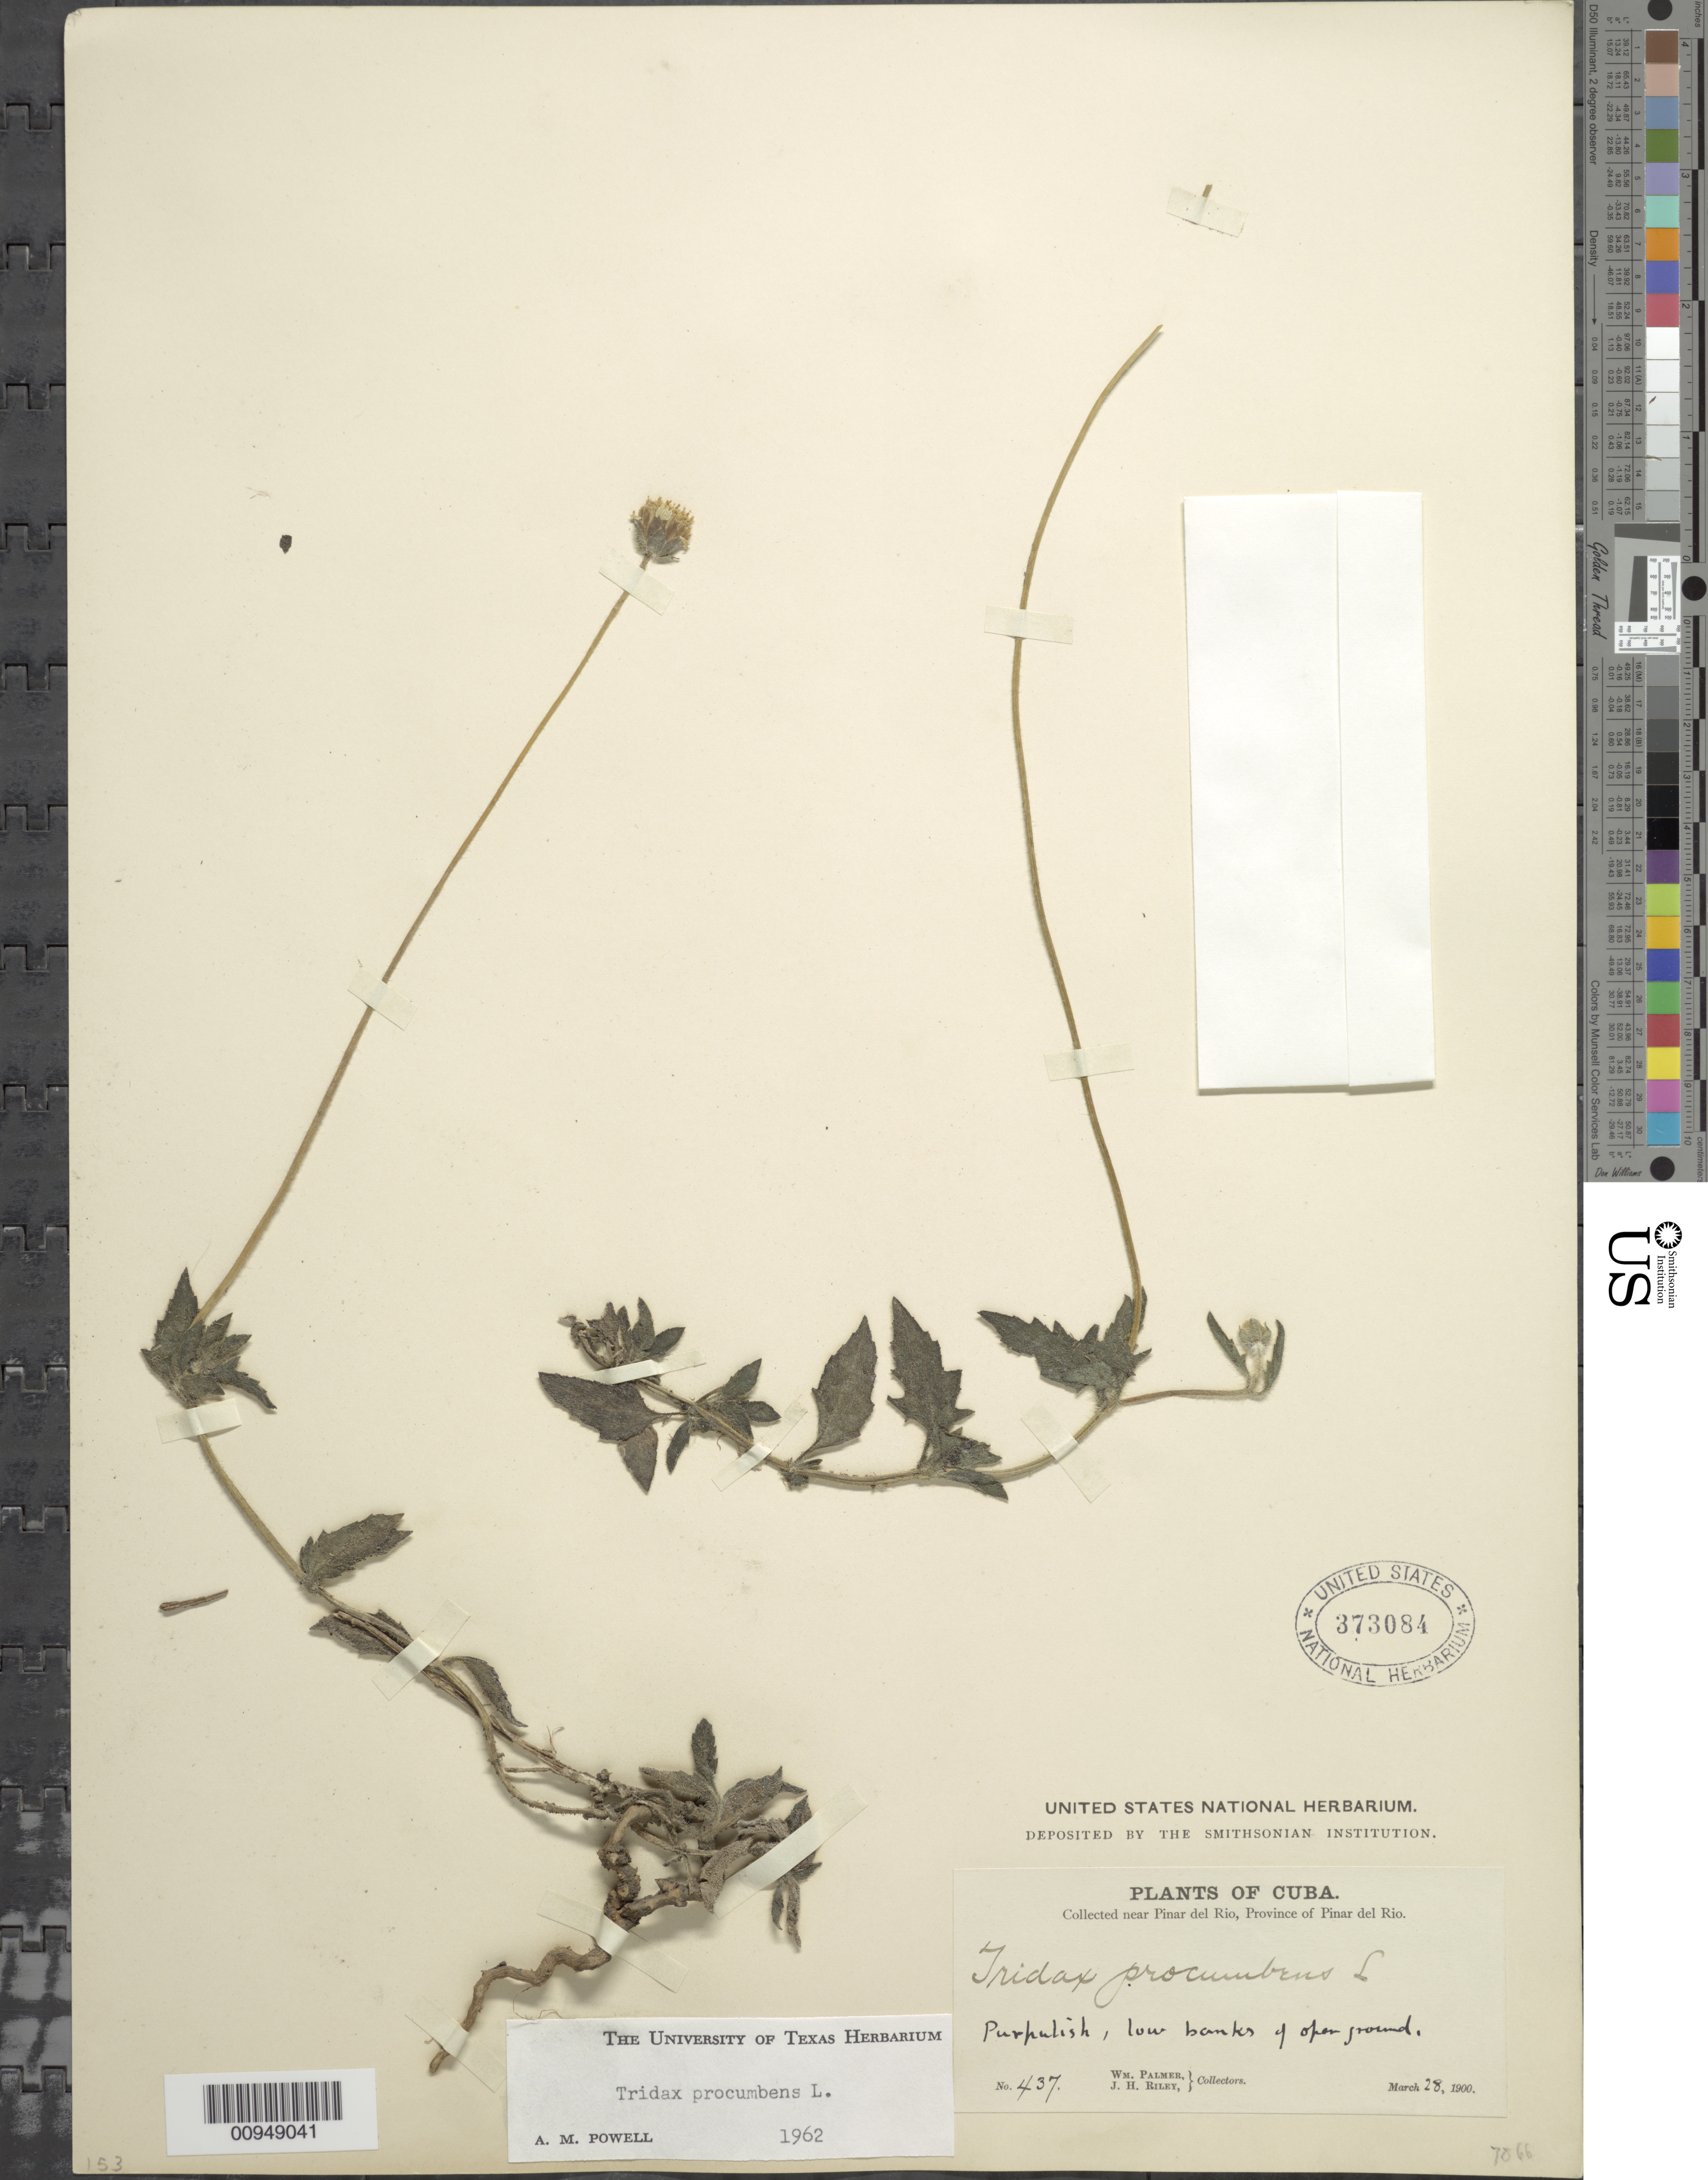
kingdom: Plantae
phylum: Tracheophyta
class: Magnoliopsida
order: Asterales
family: Asteraceae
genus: Tridax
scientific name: Tridax procumbens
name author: L.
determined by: Powell, A. M.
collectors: W. Palmer & J. H. Riley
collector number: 437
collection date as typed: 28 Mar 1900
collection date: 1900-03-28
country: Cuba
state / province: Pinar del Rio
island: Cuba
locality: Banks near Pinar del Rio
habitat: Low banks of open ground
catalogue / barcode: US 373084